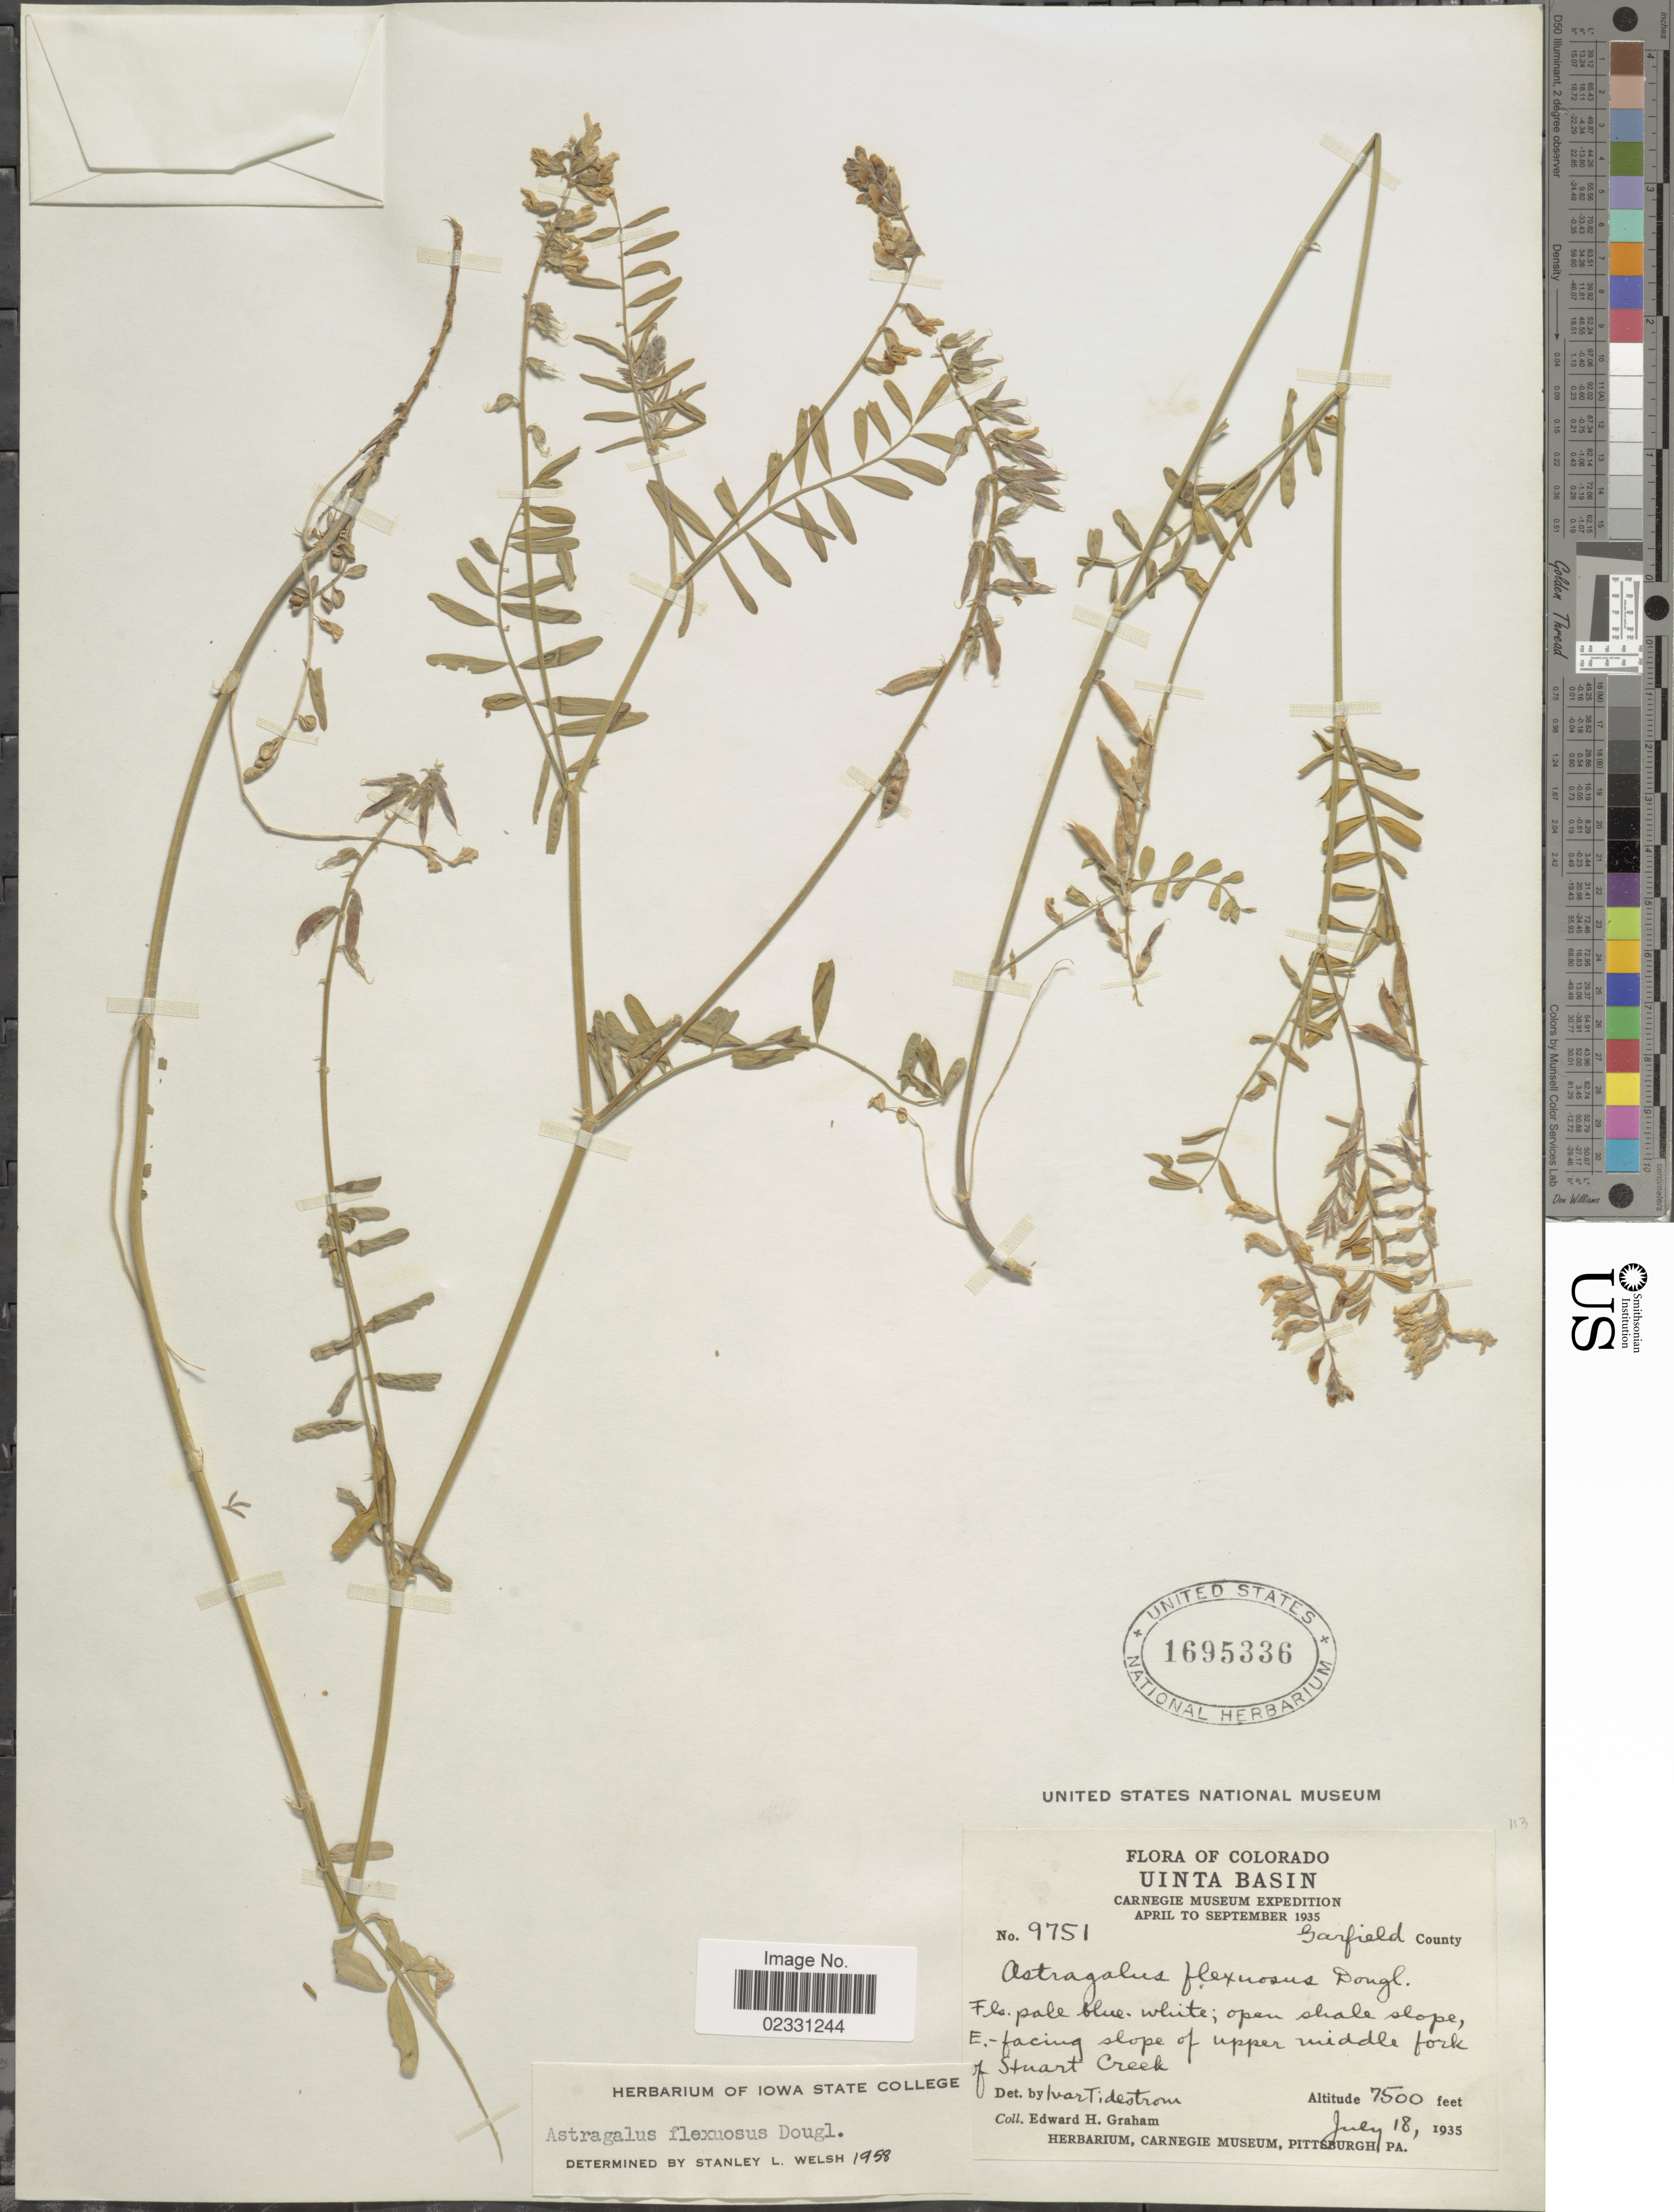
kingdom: Plantae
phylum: Tracheophyta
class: Magnoliopsida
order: Fabales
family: Fabaceae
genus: Astragalus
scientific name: Astragalus flexuosus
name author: (Hook.) Douglas ex G. Don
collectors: E. H. Graham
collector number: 9751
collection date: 1935-07-18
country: United States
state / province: Colorado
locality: Uinta Basin. E. - facing slope of upper middle fork of Stuart Creek. Garfield County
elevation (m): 2286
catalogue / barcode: US 1695336